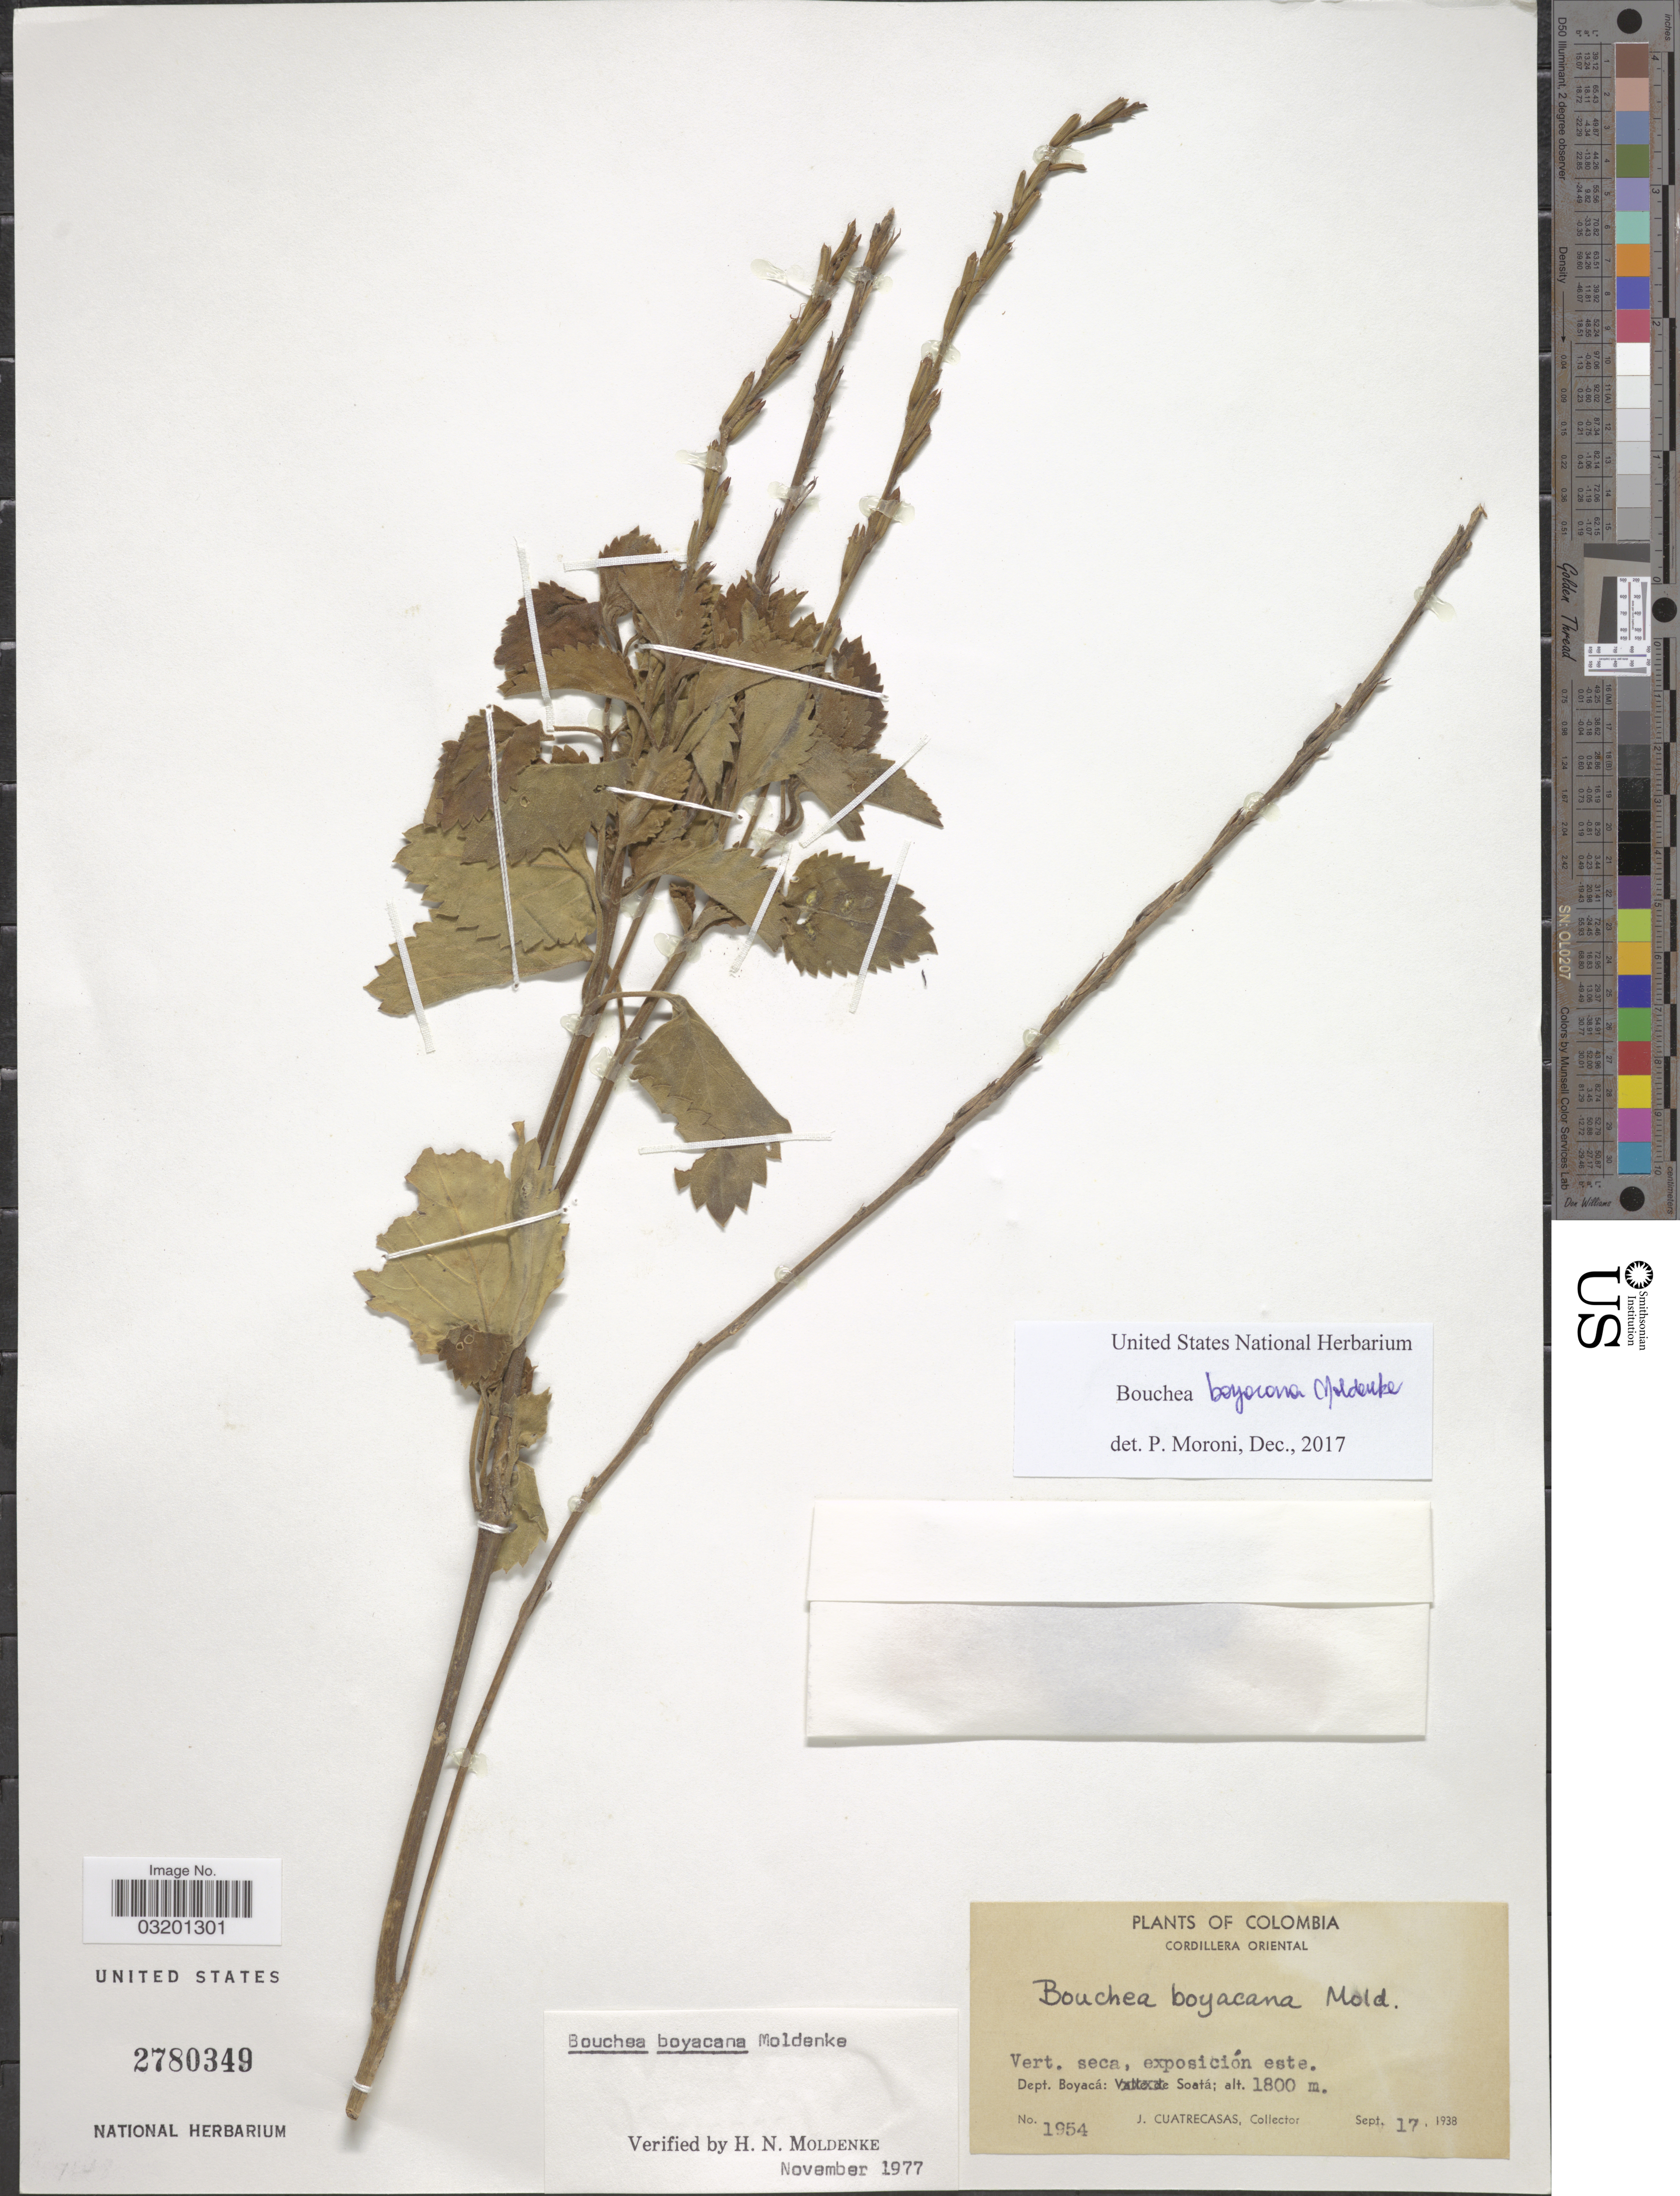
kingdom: Plantae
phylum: Tracheophyta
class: Magnoliopsida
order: Lamiales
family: Verbenaceae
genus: Bouchea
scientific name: Bouchea boyacana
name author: Moldenke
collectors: J. Cuatrecasas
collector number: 1954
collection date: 1938-09-17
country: Colombia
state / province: Boyacá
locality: Cordillera Oriental, Dept. Boyacá: Soatá.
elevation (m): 1800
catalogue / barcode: US 2780349